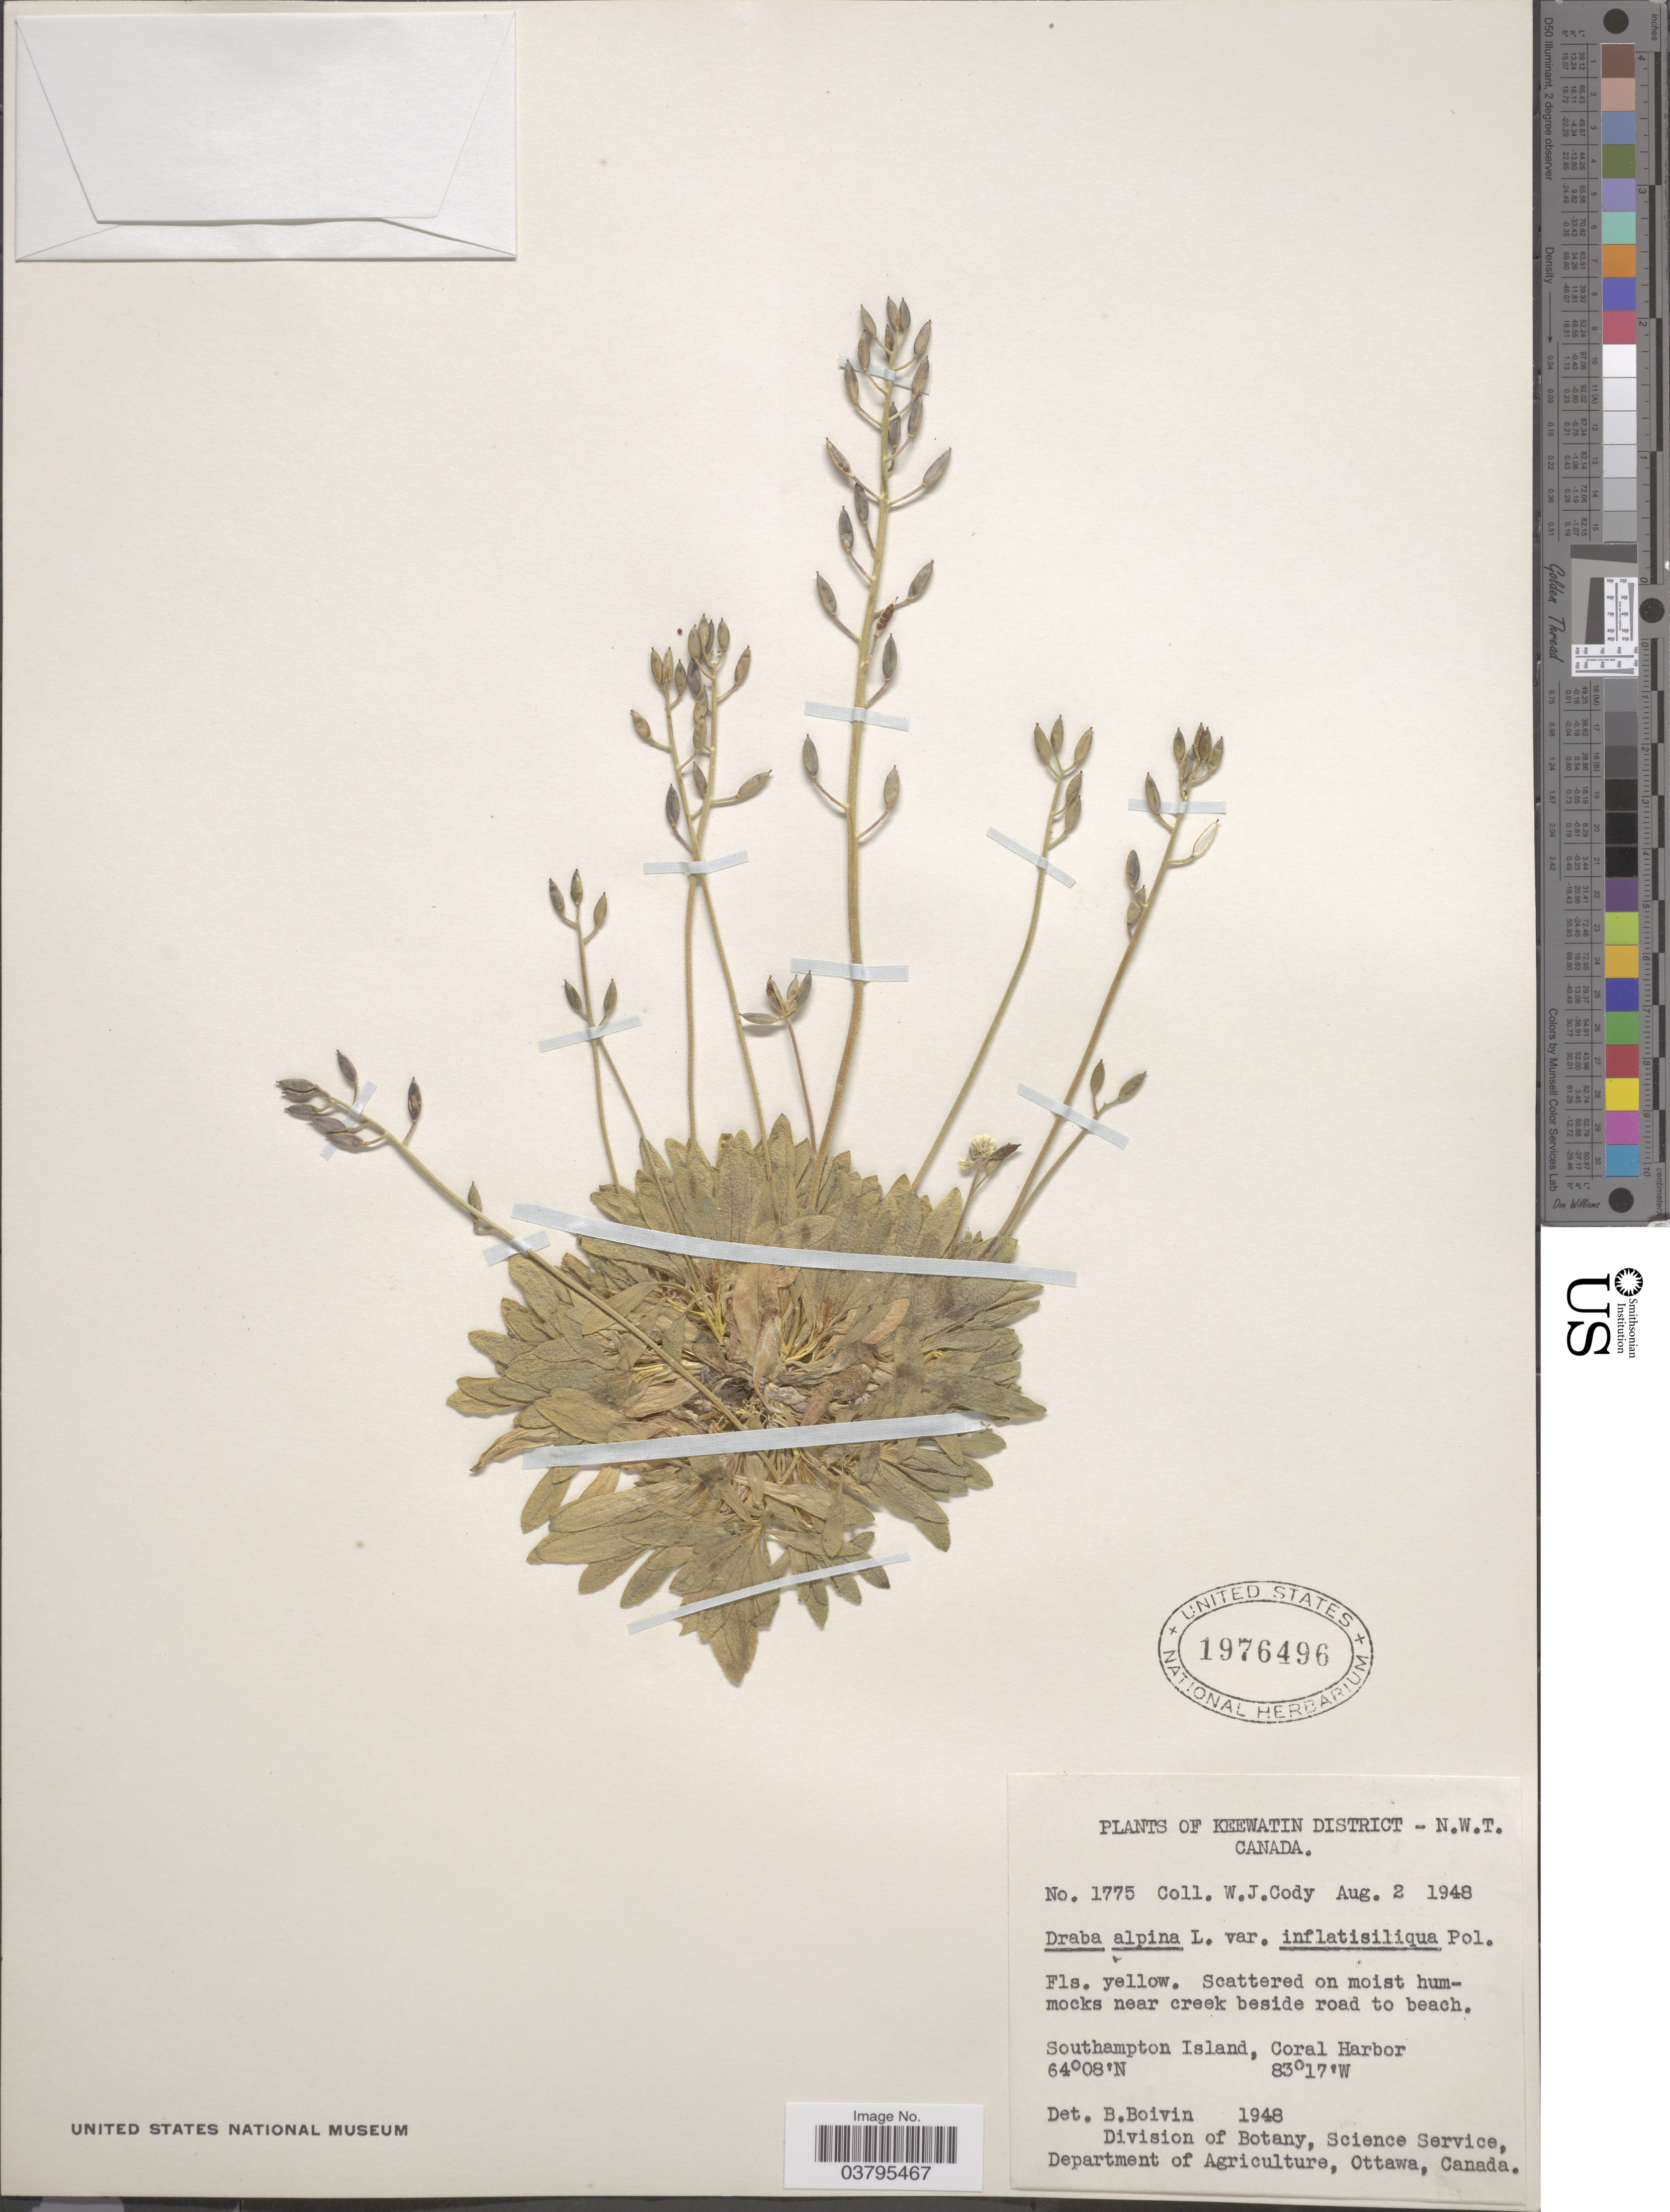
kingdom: Plantae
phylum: Tracheophyta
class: Magnoliopsida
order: Brassicales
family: Brassicaceae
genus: Draba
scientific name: Draba alpina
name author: L.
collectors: W. Cody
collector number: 1775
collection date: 1948-08-02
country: Canada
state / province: Northwest Territories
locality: Keewatin District. Southampton Island, Coral Harbor.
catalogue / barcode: US 1976496